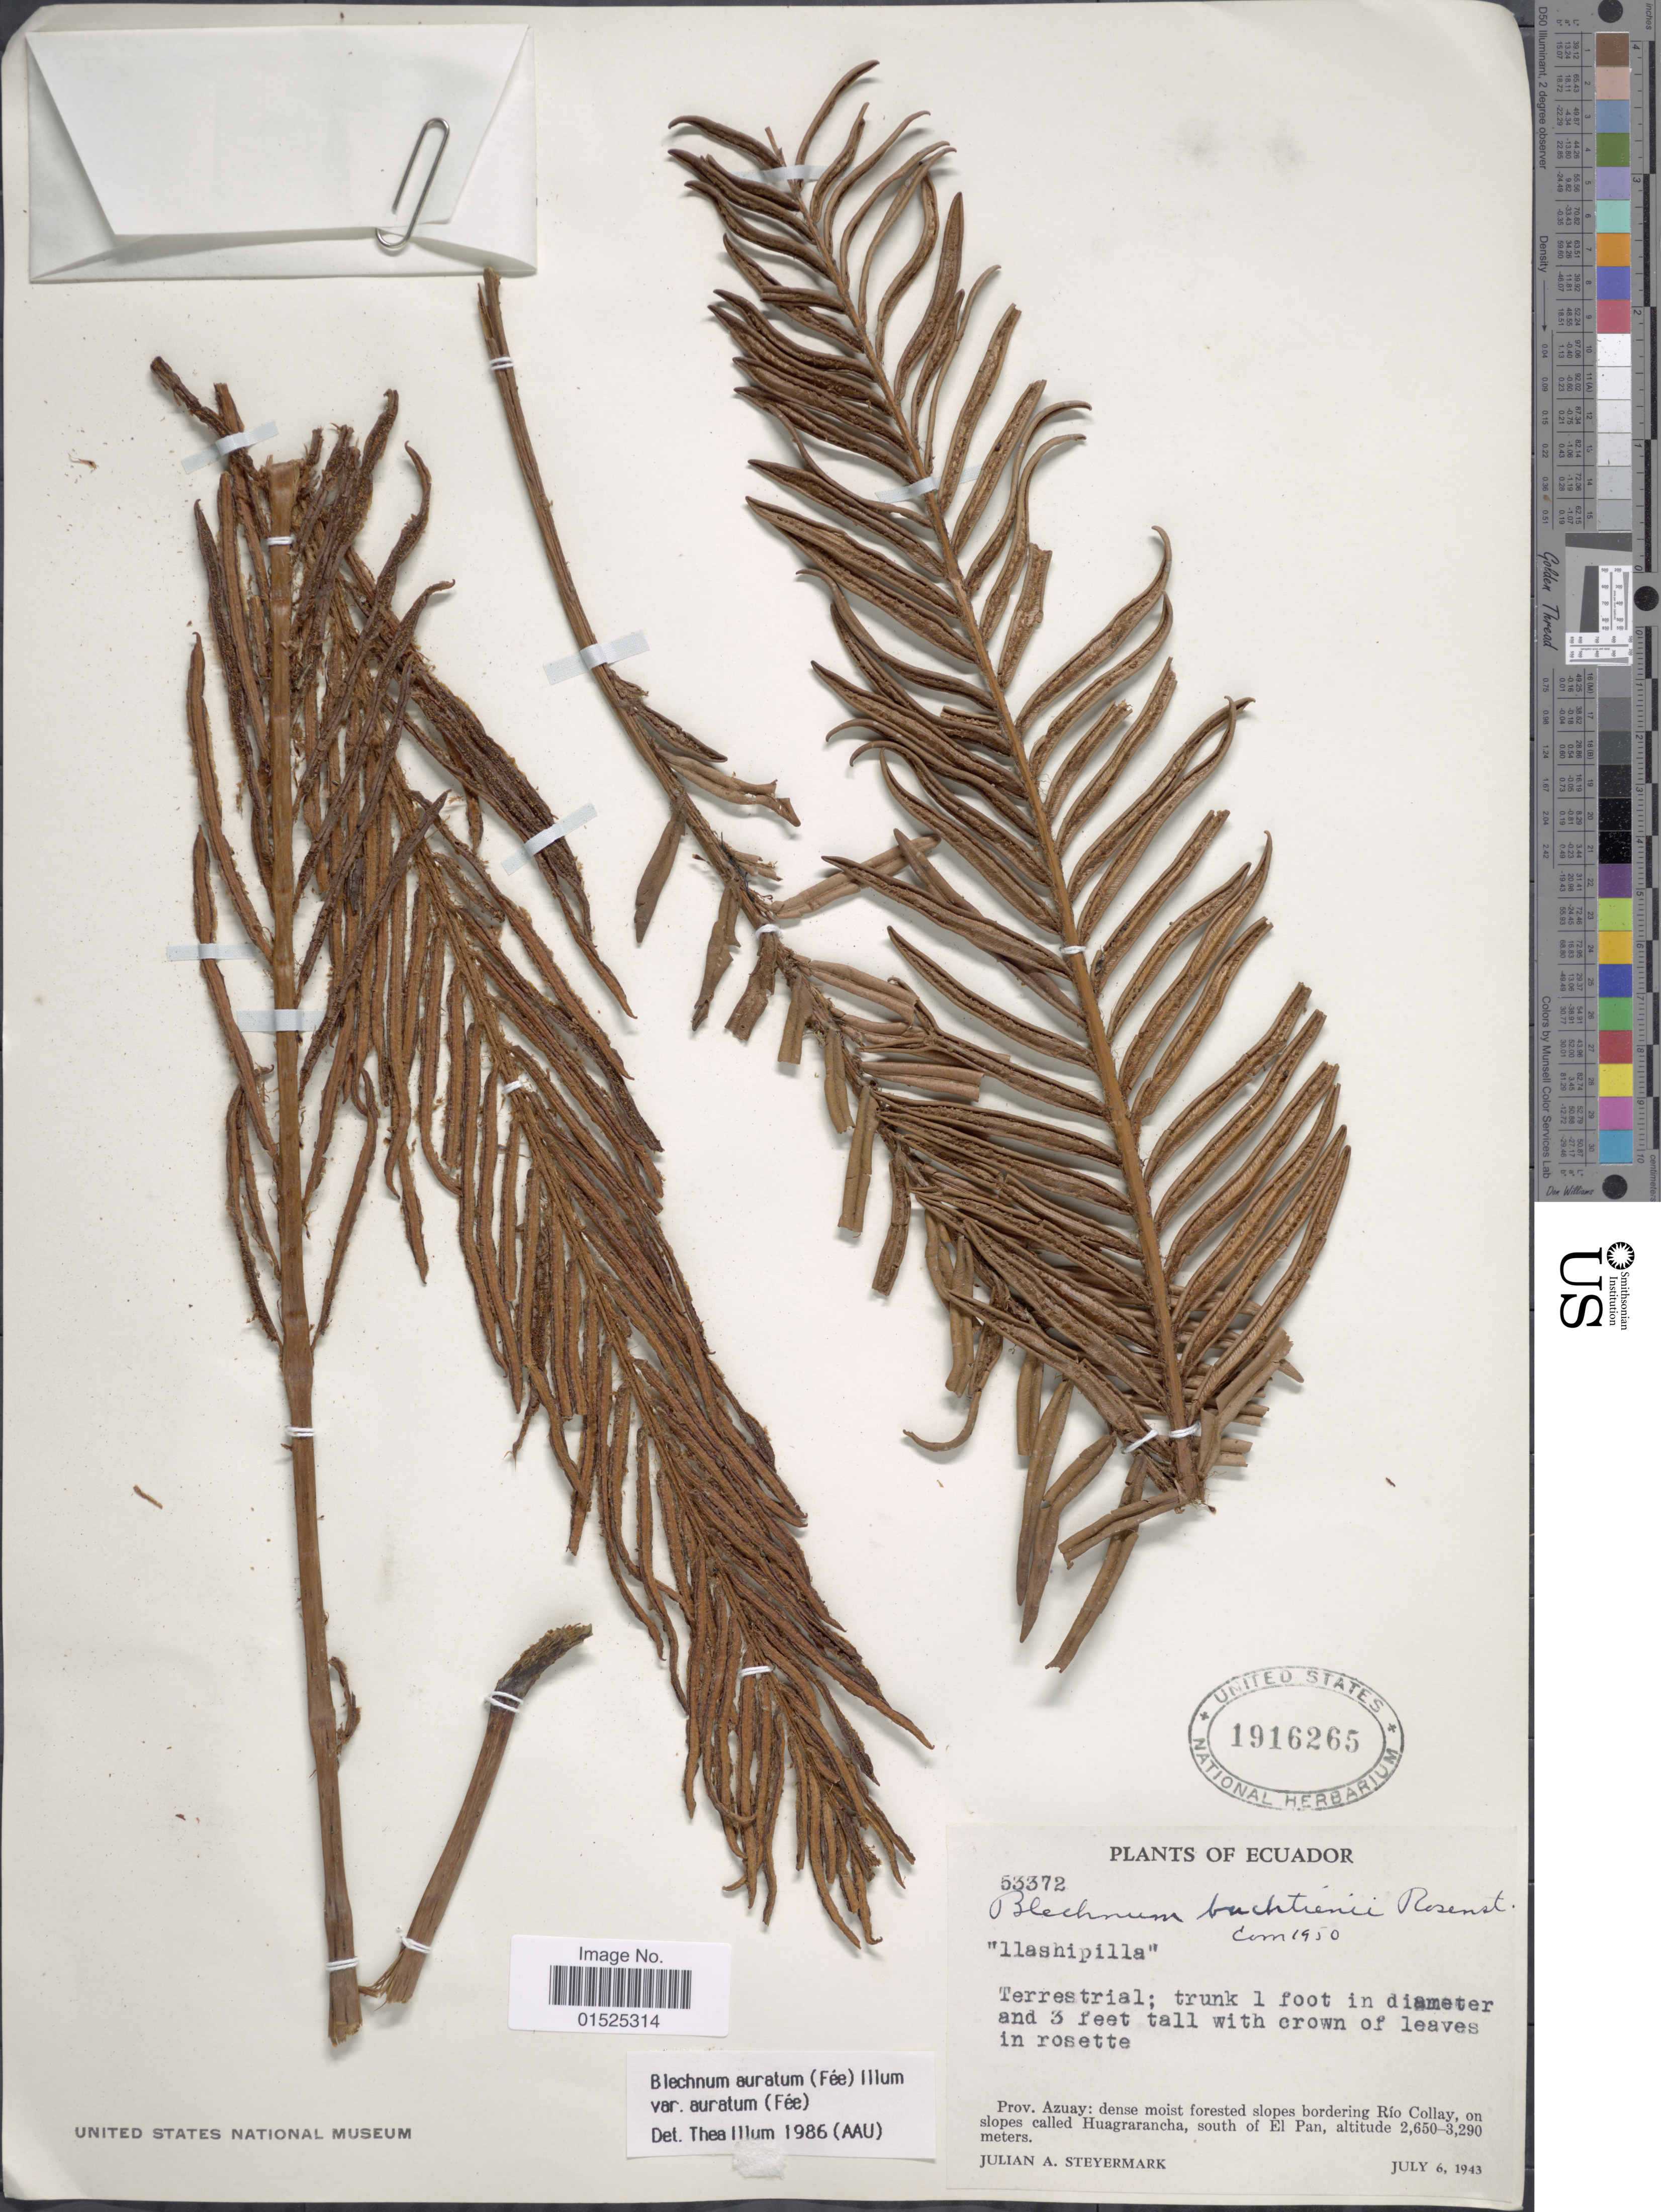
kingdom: Plantae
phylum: Tracheophyta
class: Polypodiopsida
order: Polypodiales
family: Blechnaceae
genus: Blechnum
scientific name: Blechnum auratum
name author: (Fée) R.M. Tryon & Stolze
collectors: J. Steyermark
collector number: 53372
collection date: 1943-07-06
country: Ecuador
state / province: Azuay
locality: Dense moist forested slopes bordering Rio Collay, on slopes called Huagrarancha, south of El Pan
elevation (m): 2650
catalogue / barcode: US 1916265